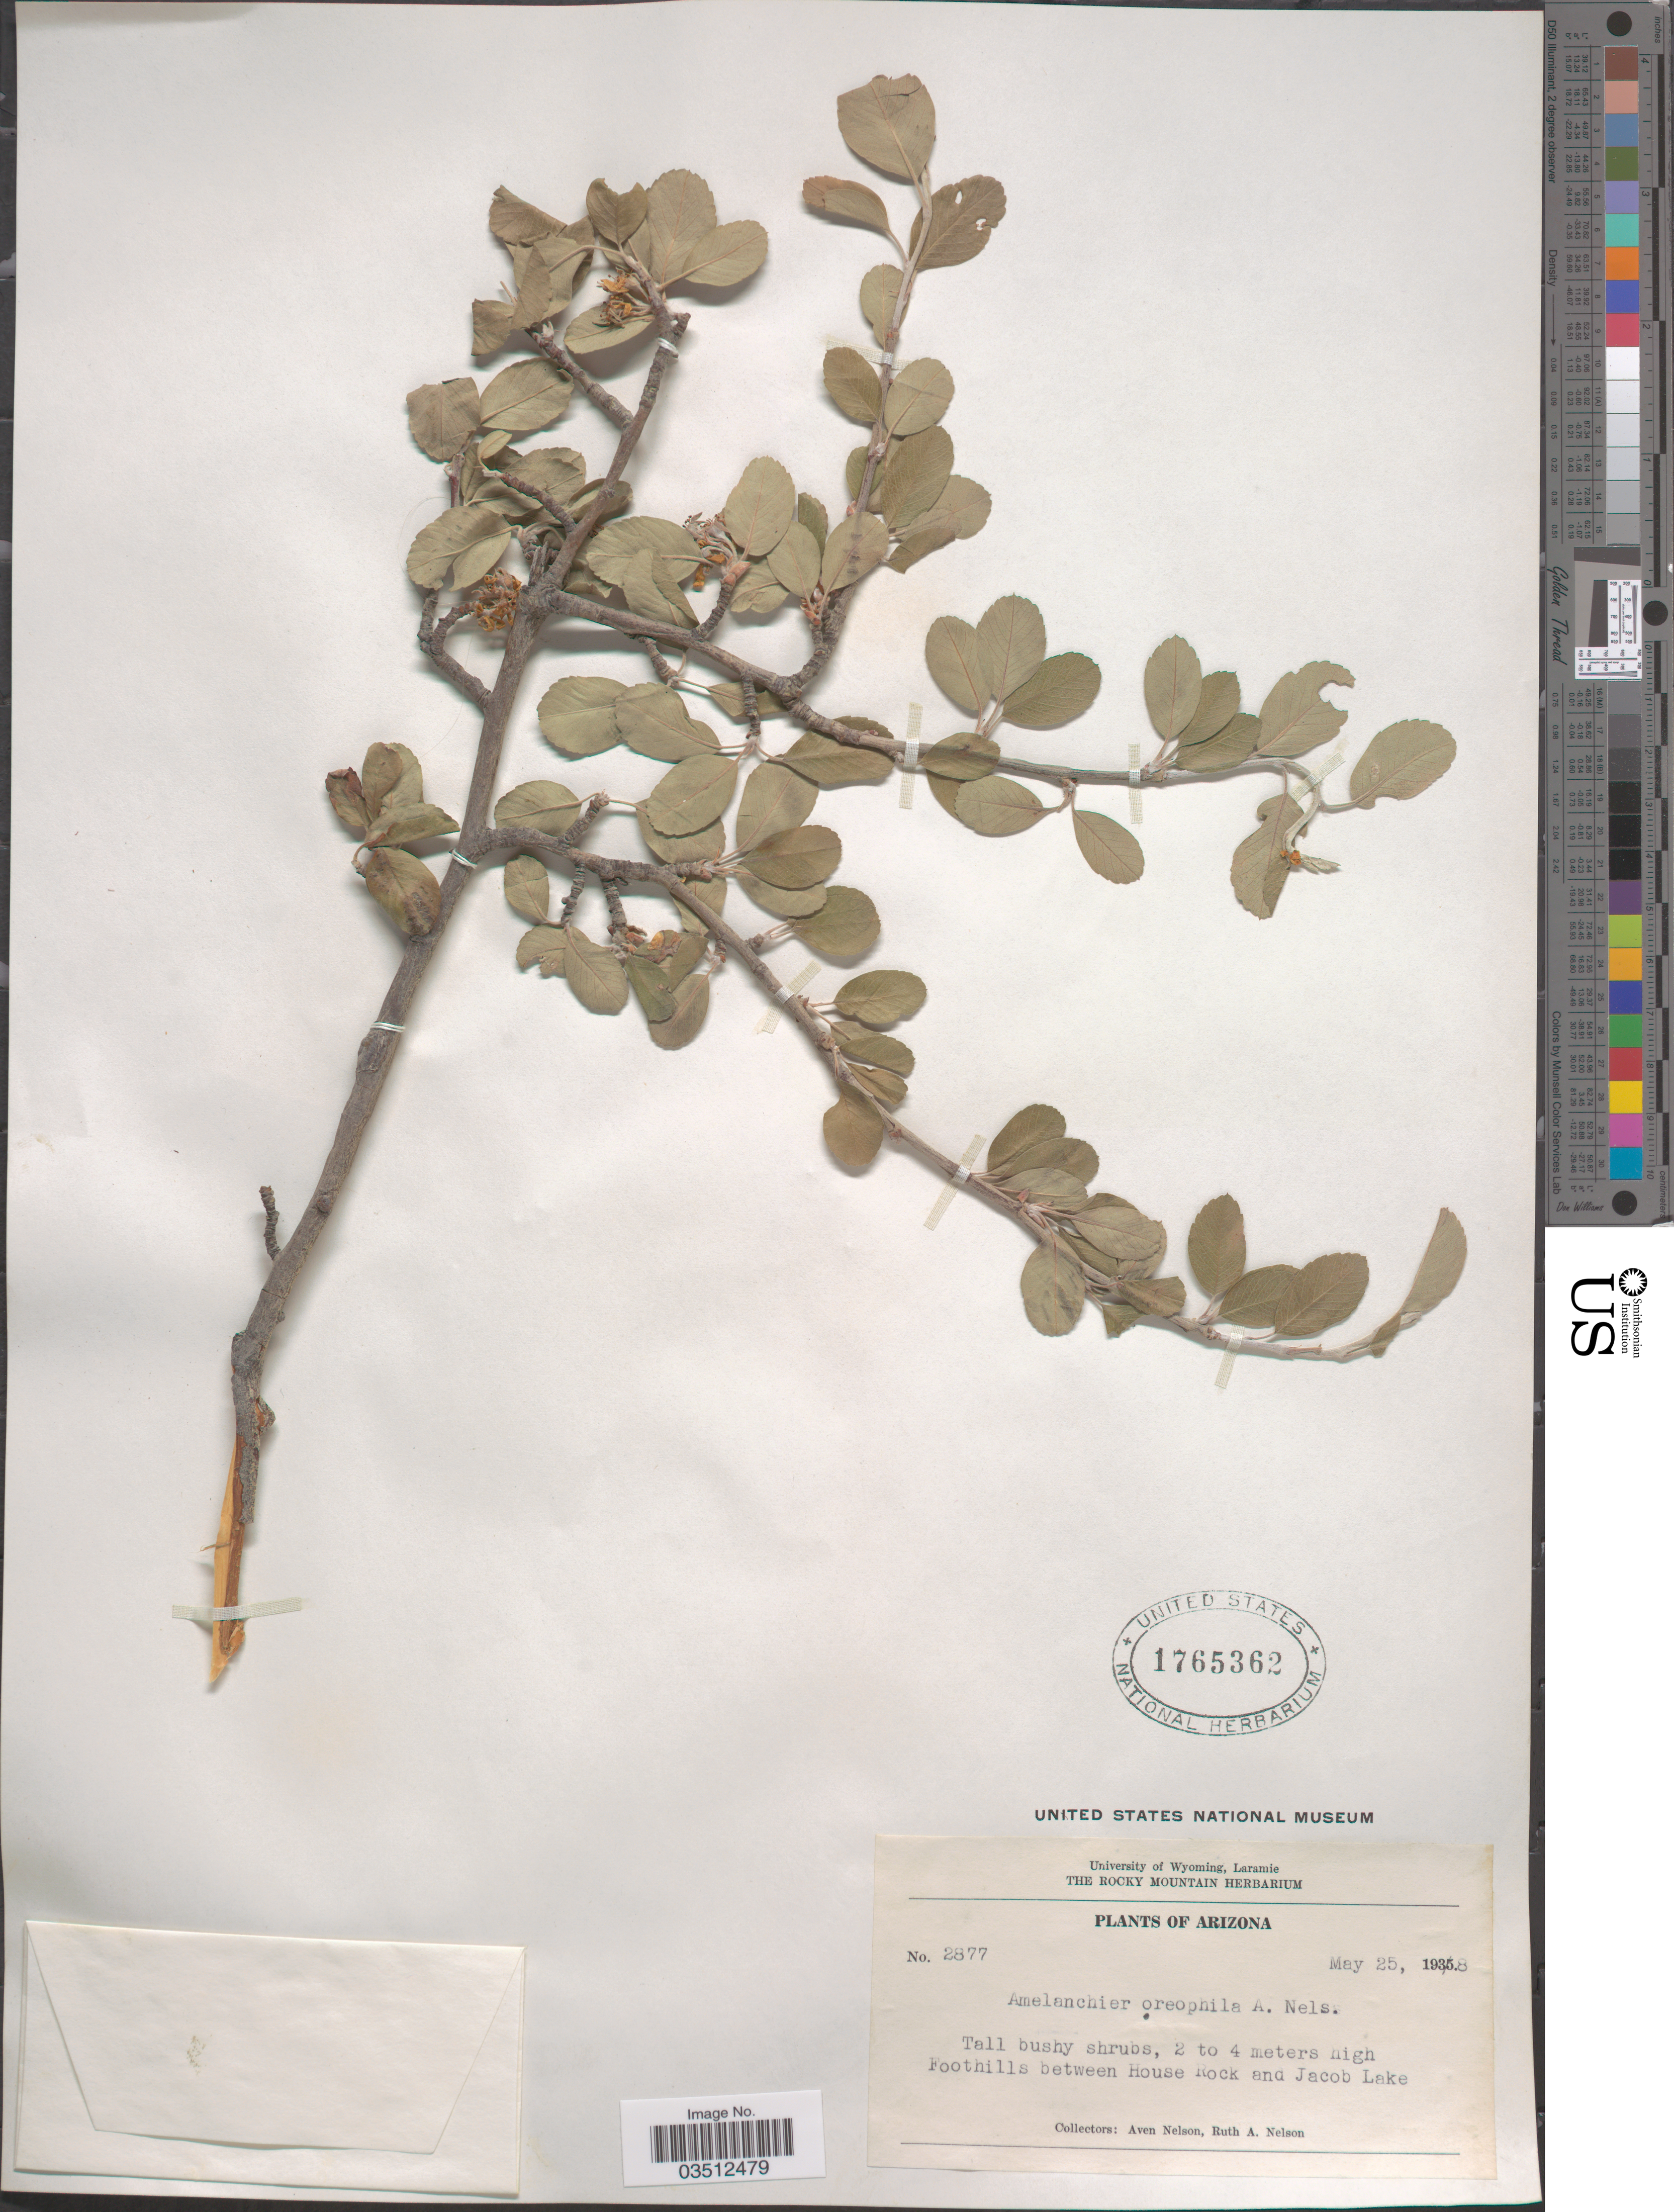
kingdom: Plantae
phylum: Tracheophyta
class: Magnoliopsida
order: Rosales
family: Rosaceae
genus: Amelanchier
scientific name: Amelanchier oreophila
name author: A. Nelson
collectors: A. Nelson & R. A. Nelson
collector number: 2877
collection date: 1938-05-25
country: United States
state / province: Arizona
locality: Foothills between House Rock and Jacob Lake.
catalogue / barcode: US 1765362